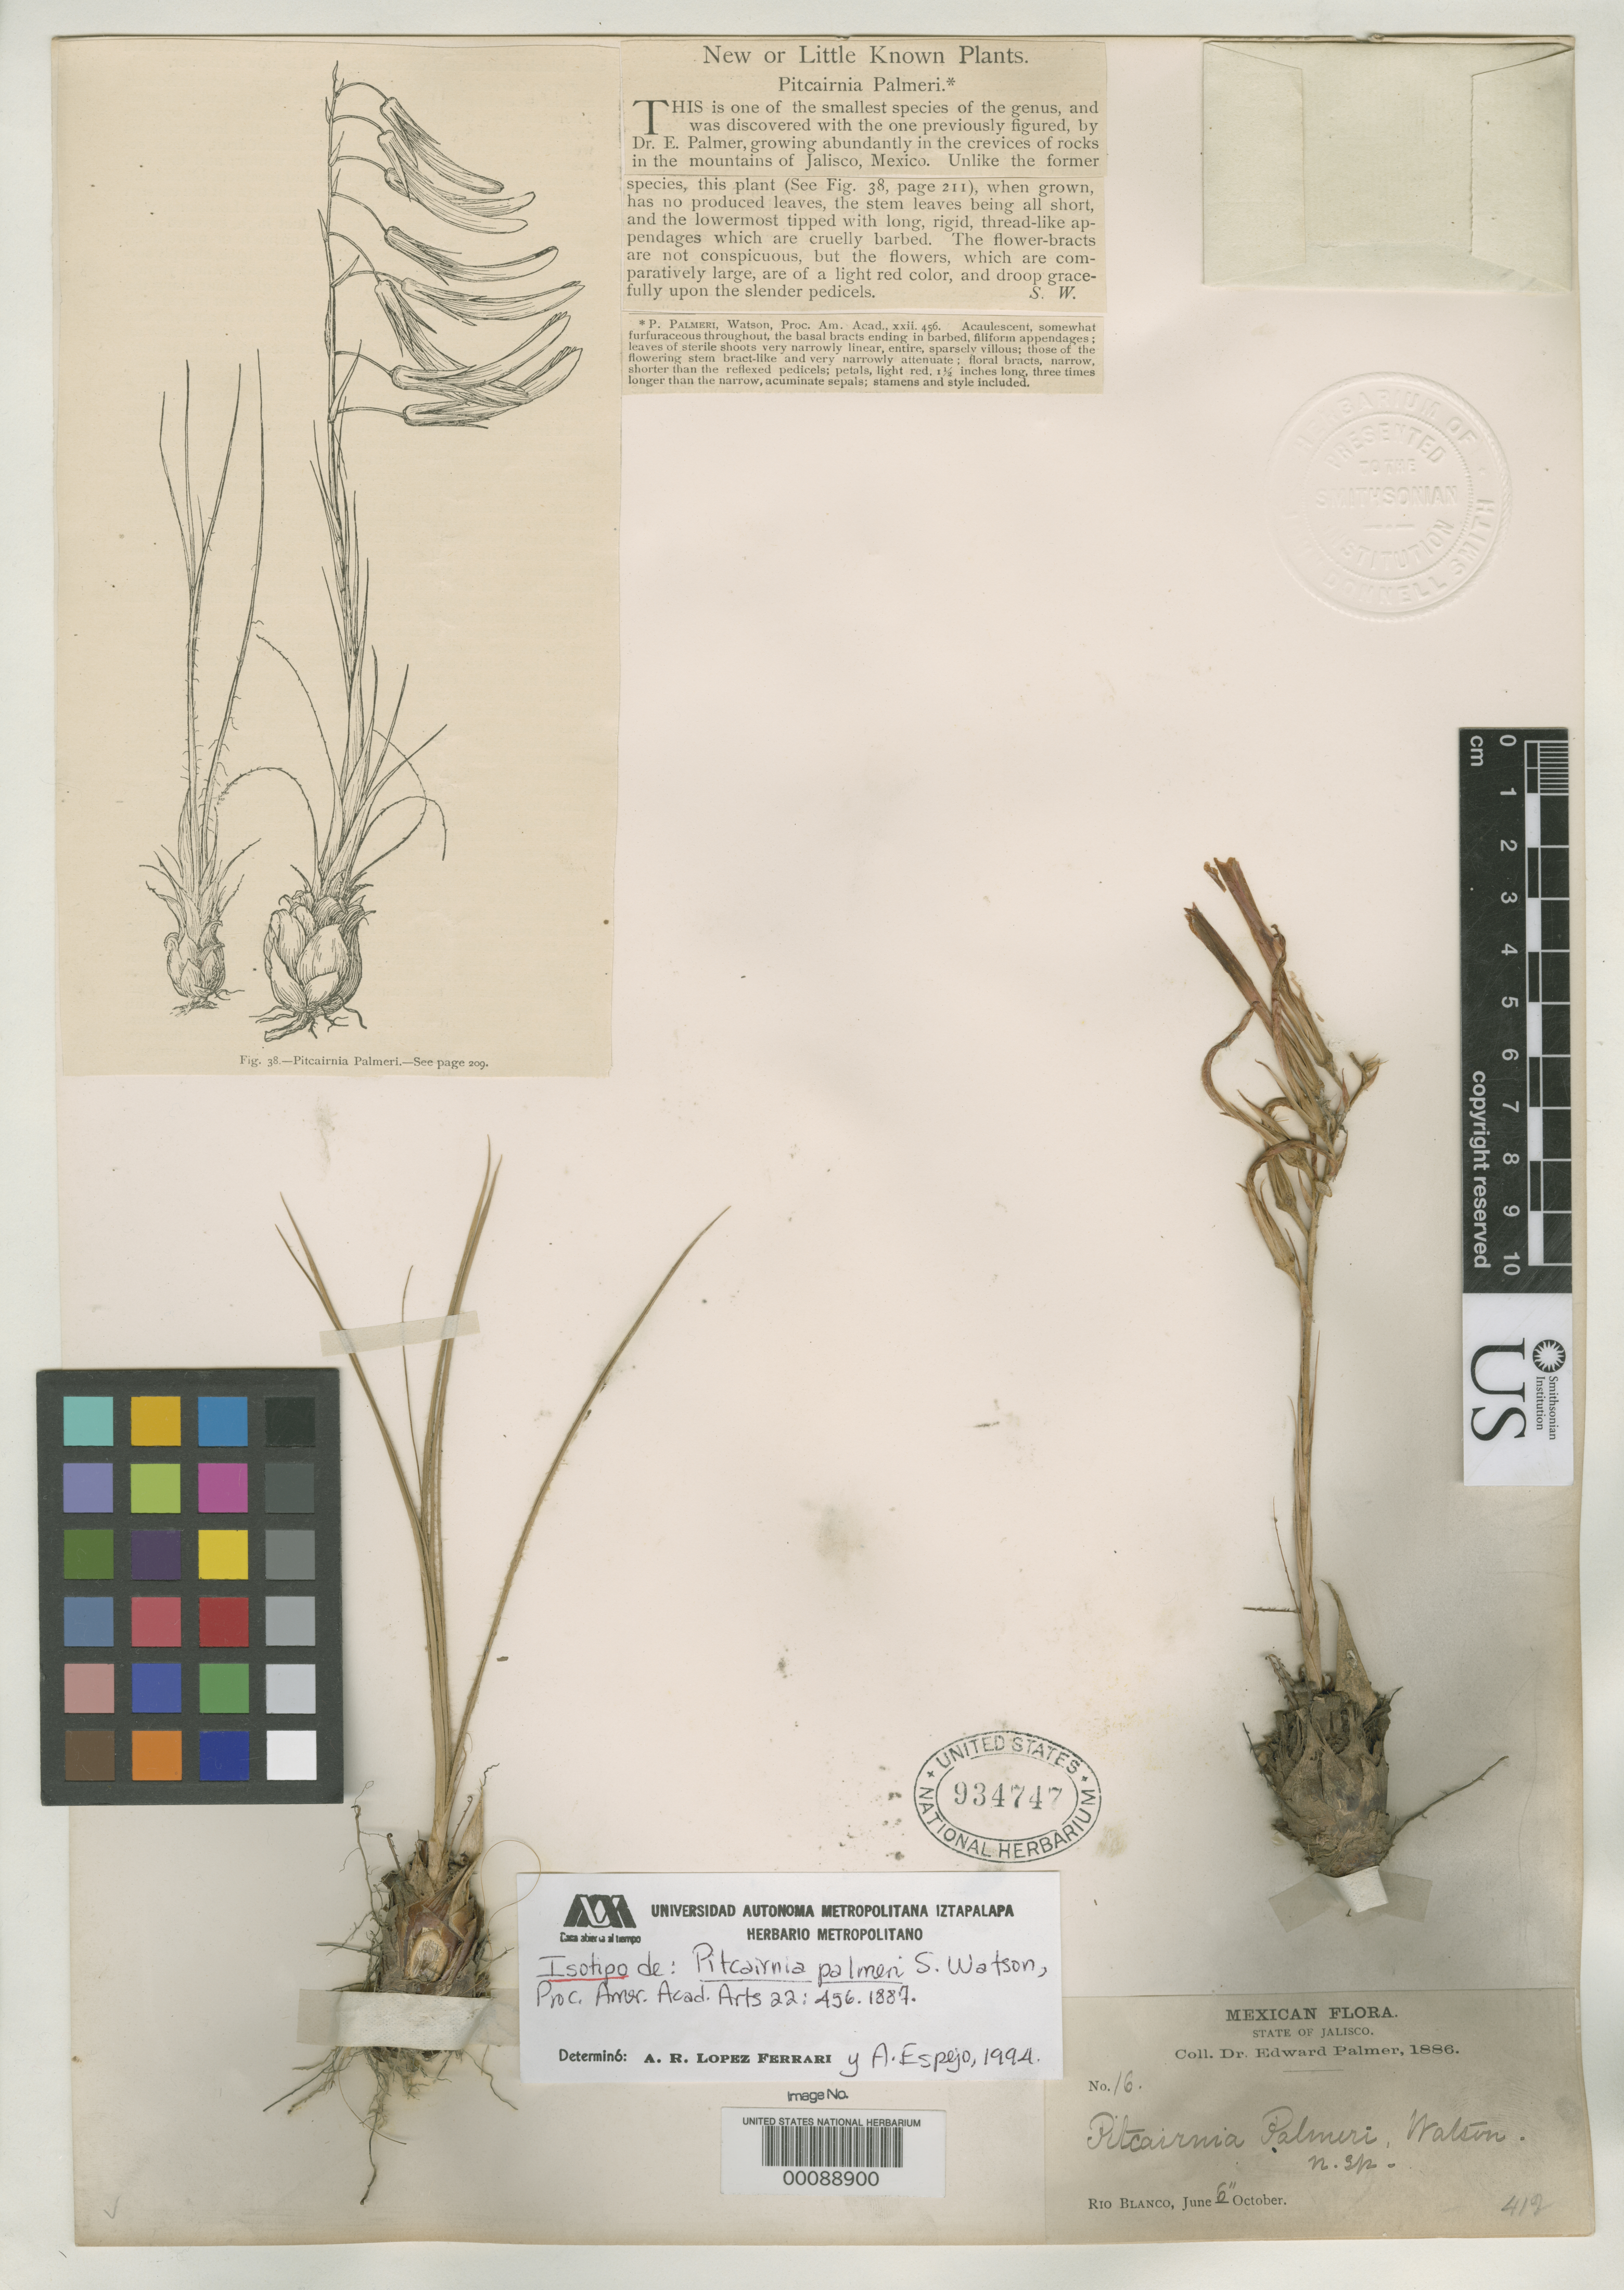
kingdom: Plantae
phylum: Tracheophyta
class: Liliopsida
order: Poales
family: Bromeliaceae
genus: Pitcairnia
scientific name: Pitcairnia palmeri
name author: S. Watson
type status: Isotype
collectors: E. Palmer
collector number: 16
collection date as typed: Jun 1886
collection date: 1886-06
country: Mexico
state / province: Jalisco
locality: Rio Blanco.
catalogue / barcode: US 934747